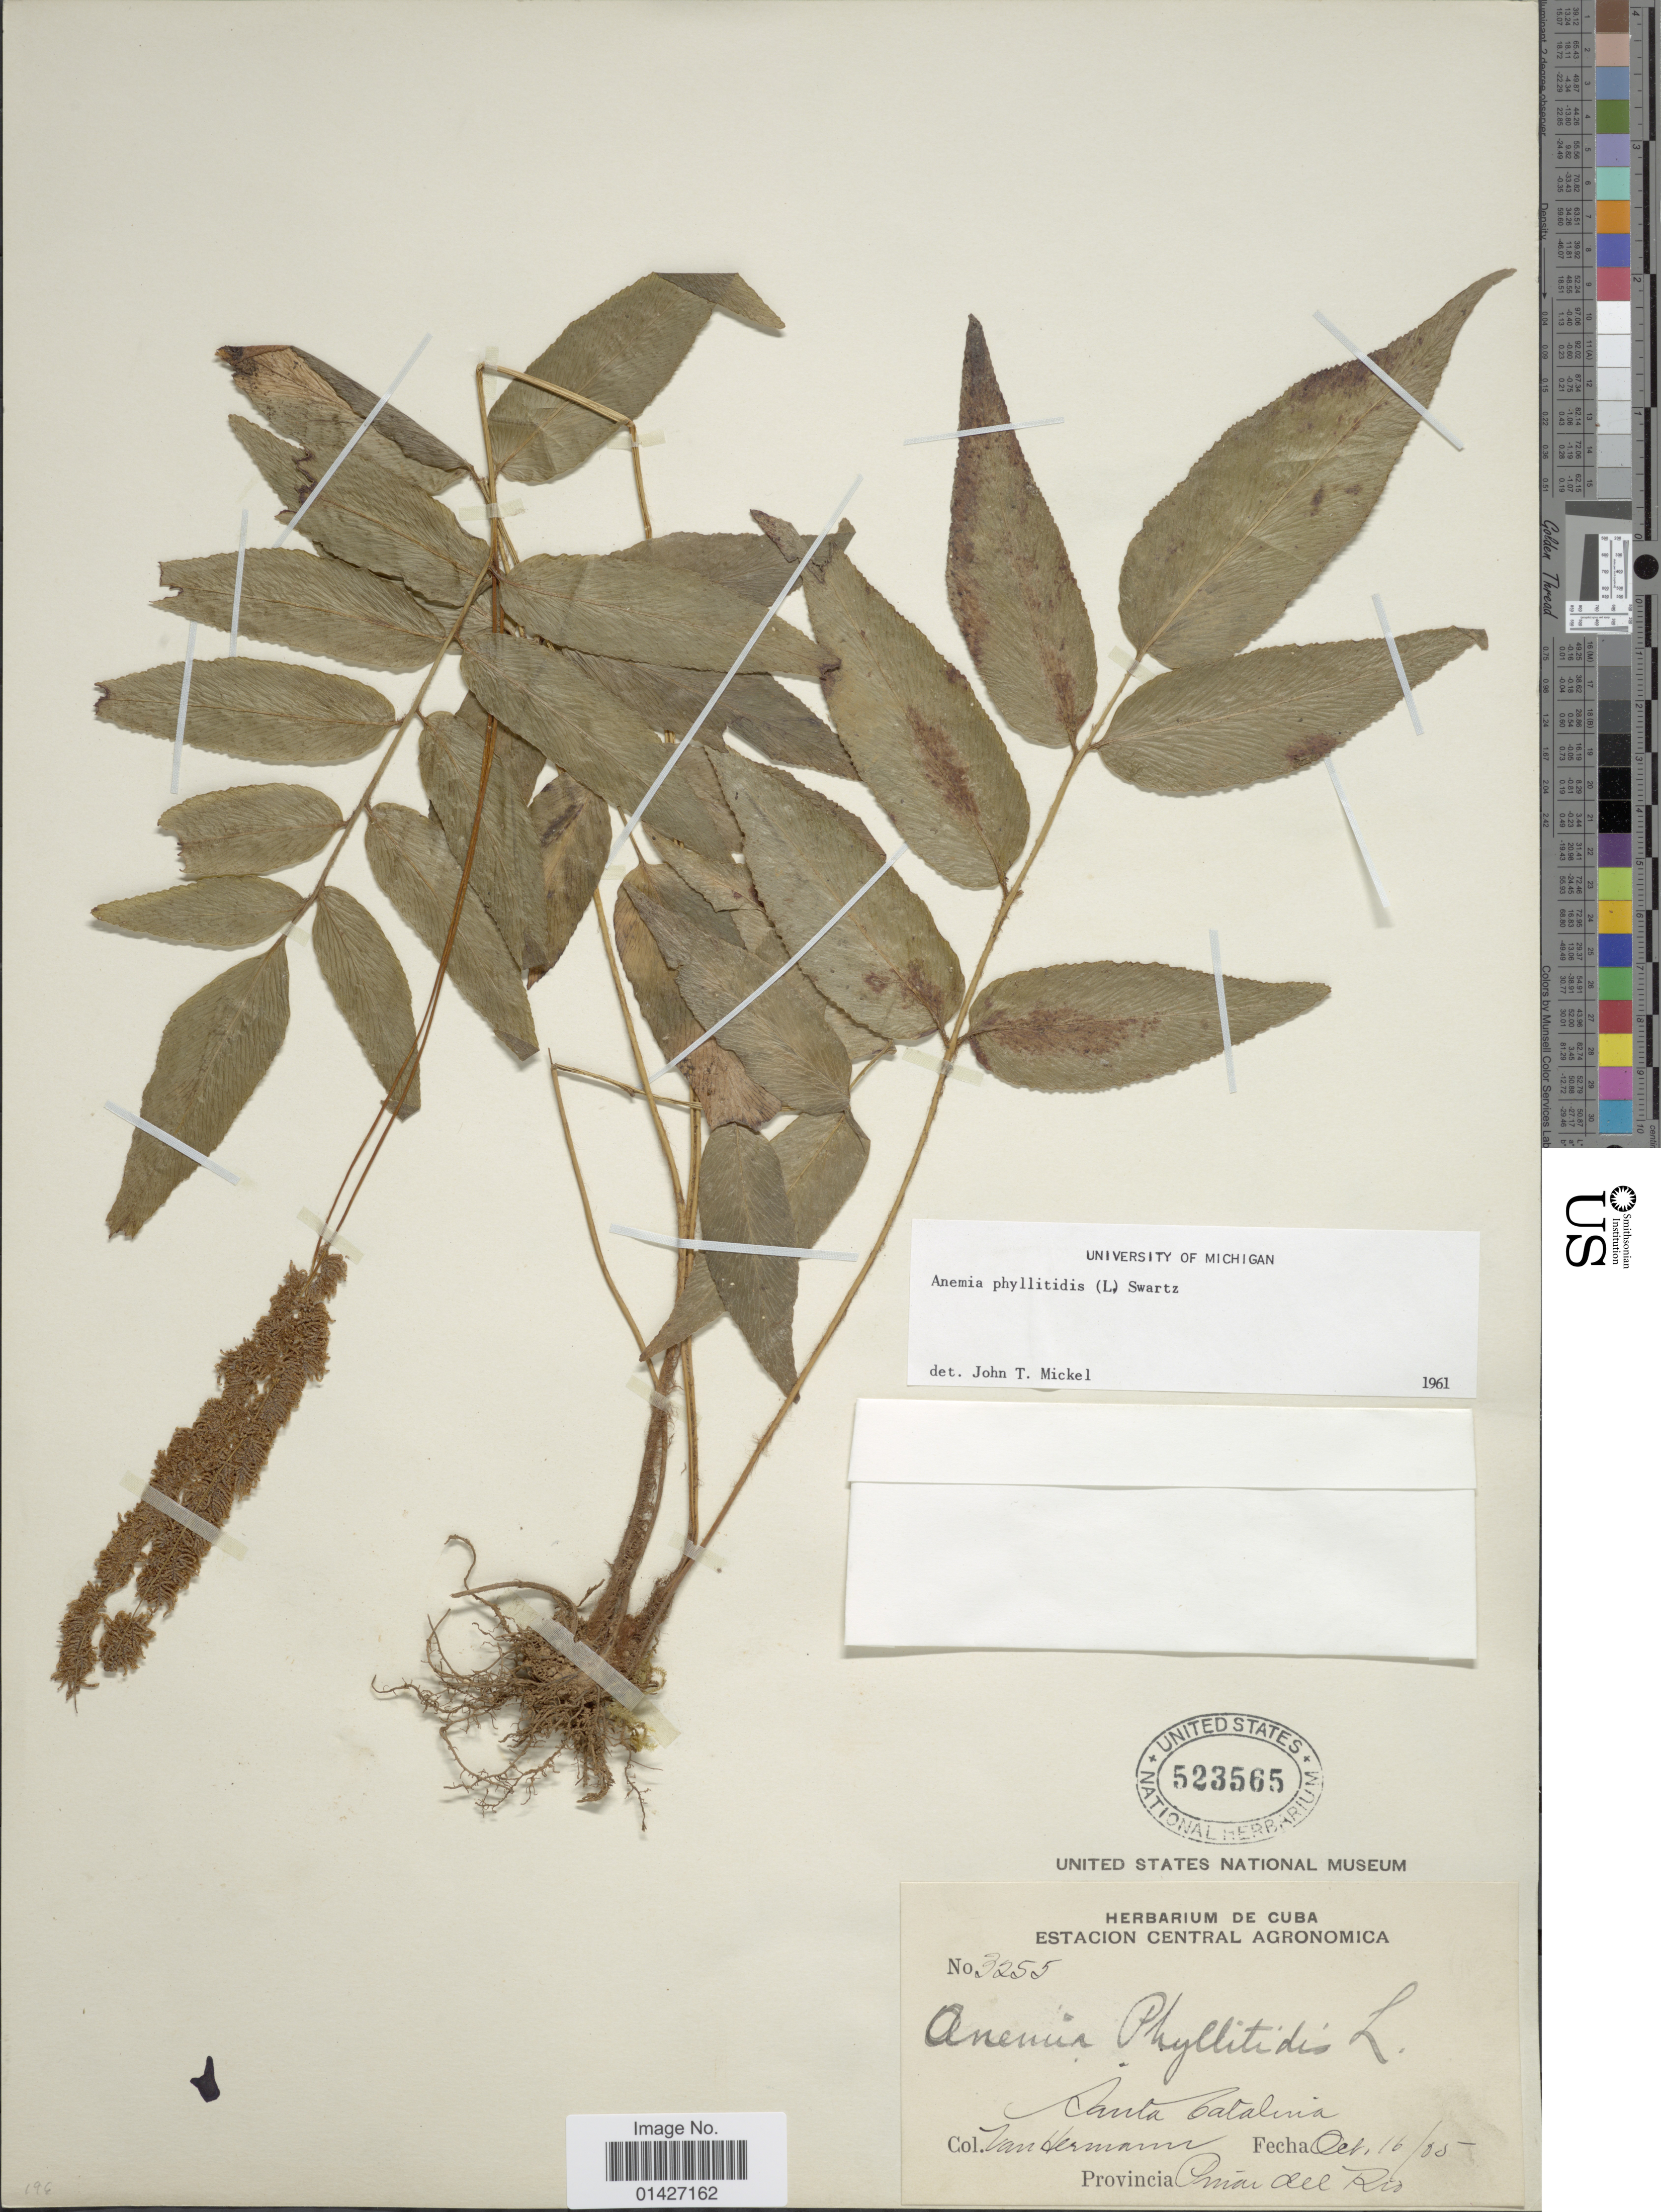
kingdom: Plantae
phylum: Tracheophyta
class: Polypodiopsida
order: Schizaeales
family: Anemiaceae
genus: Anemia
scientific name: Anemia phyllitidis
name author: (L.) Sw.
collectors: H. A. Van Hermann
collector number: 3255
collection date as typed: Transcribed d/m/y: 16/10/5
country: Cuba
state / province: Pinar del Río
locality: Santa Catalina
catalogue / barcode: US 523565